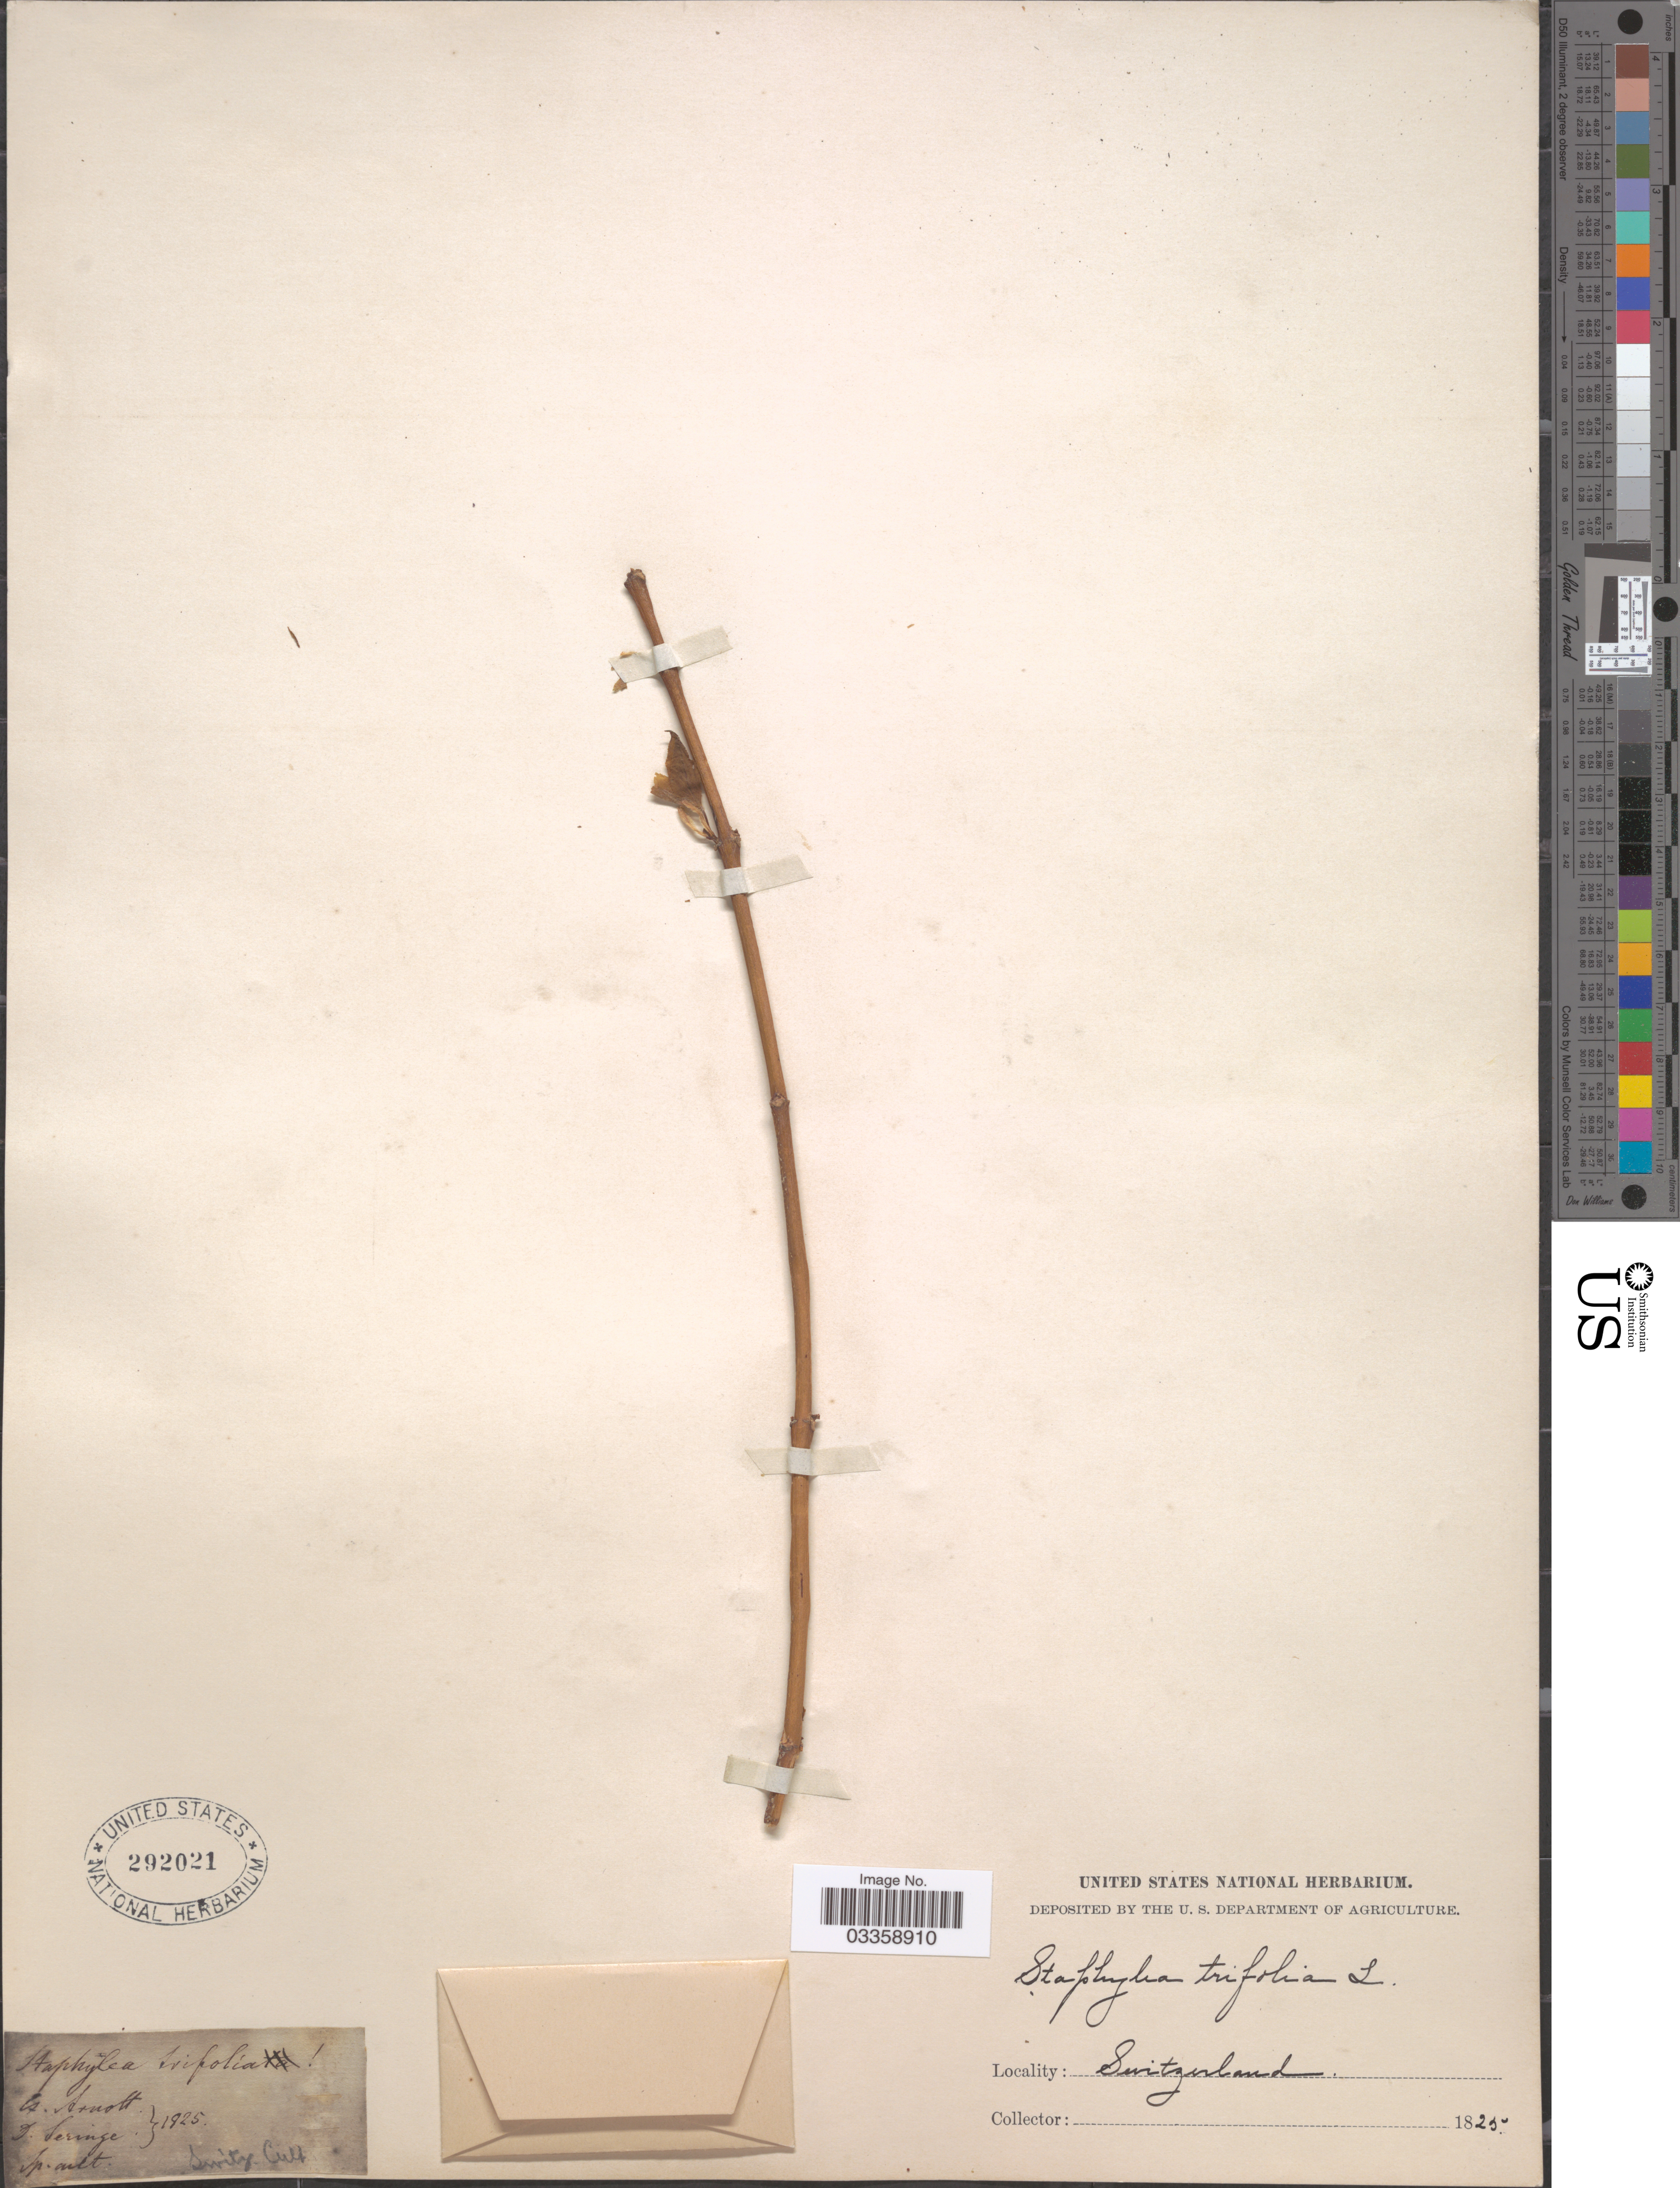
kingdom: Plantae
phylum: Tracheophyta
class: Magnoliopsida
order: Crossosomatales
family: Staphyleaceae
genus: Staphylea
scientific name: Staphylea trifolia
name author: L.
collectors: G. Arnott & D. Seringe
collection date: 1825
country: Switzerland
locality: In cult.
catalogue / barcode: US 292021